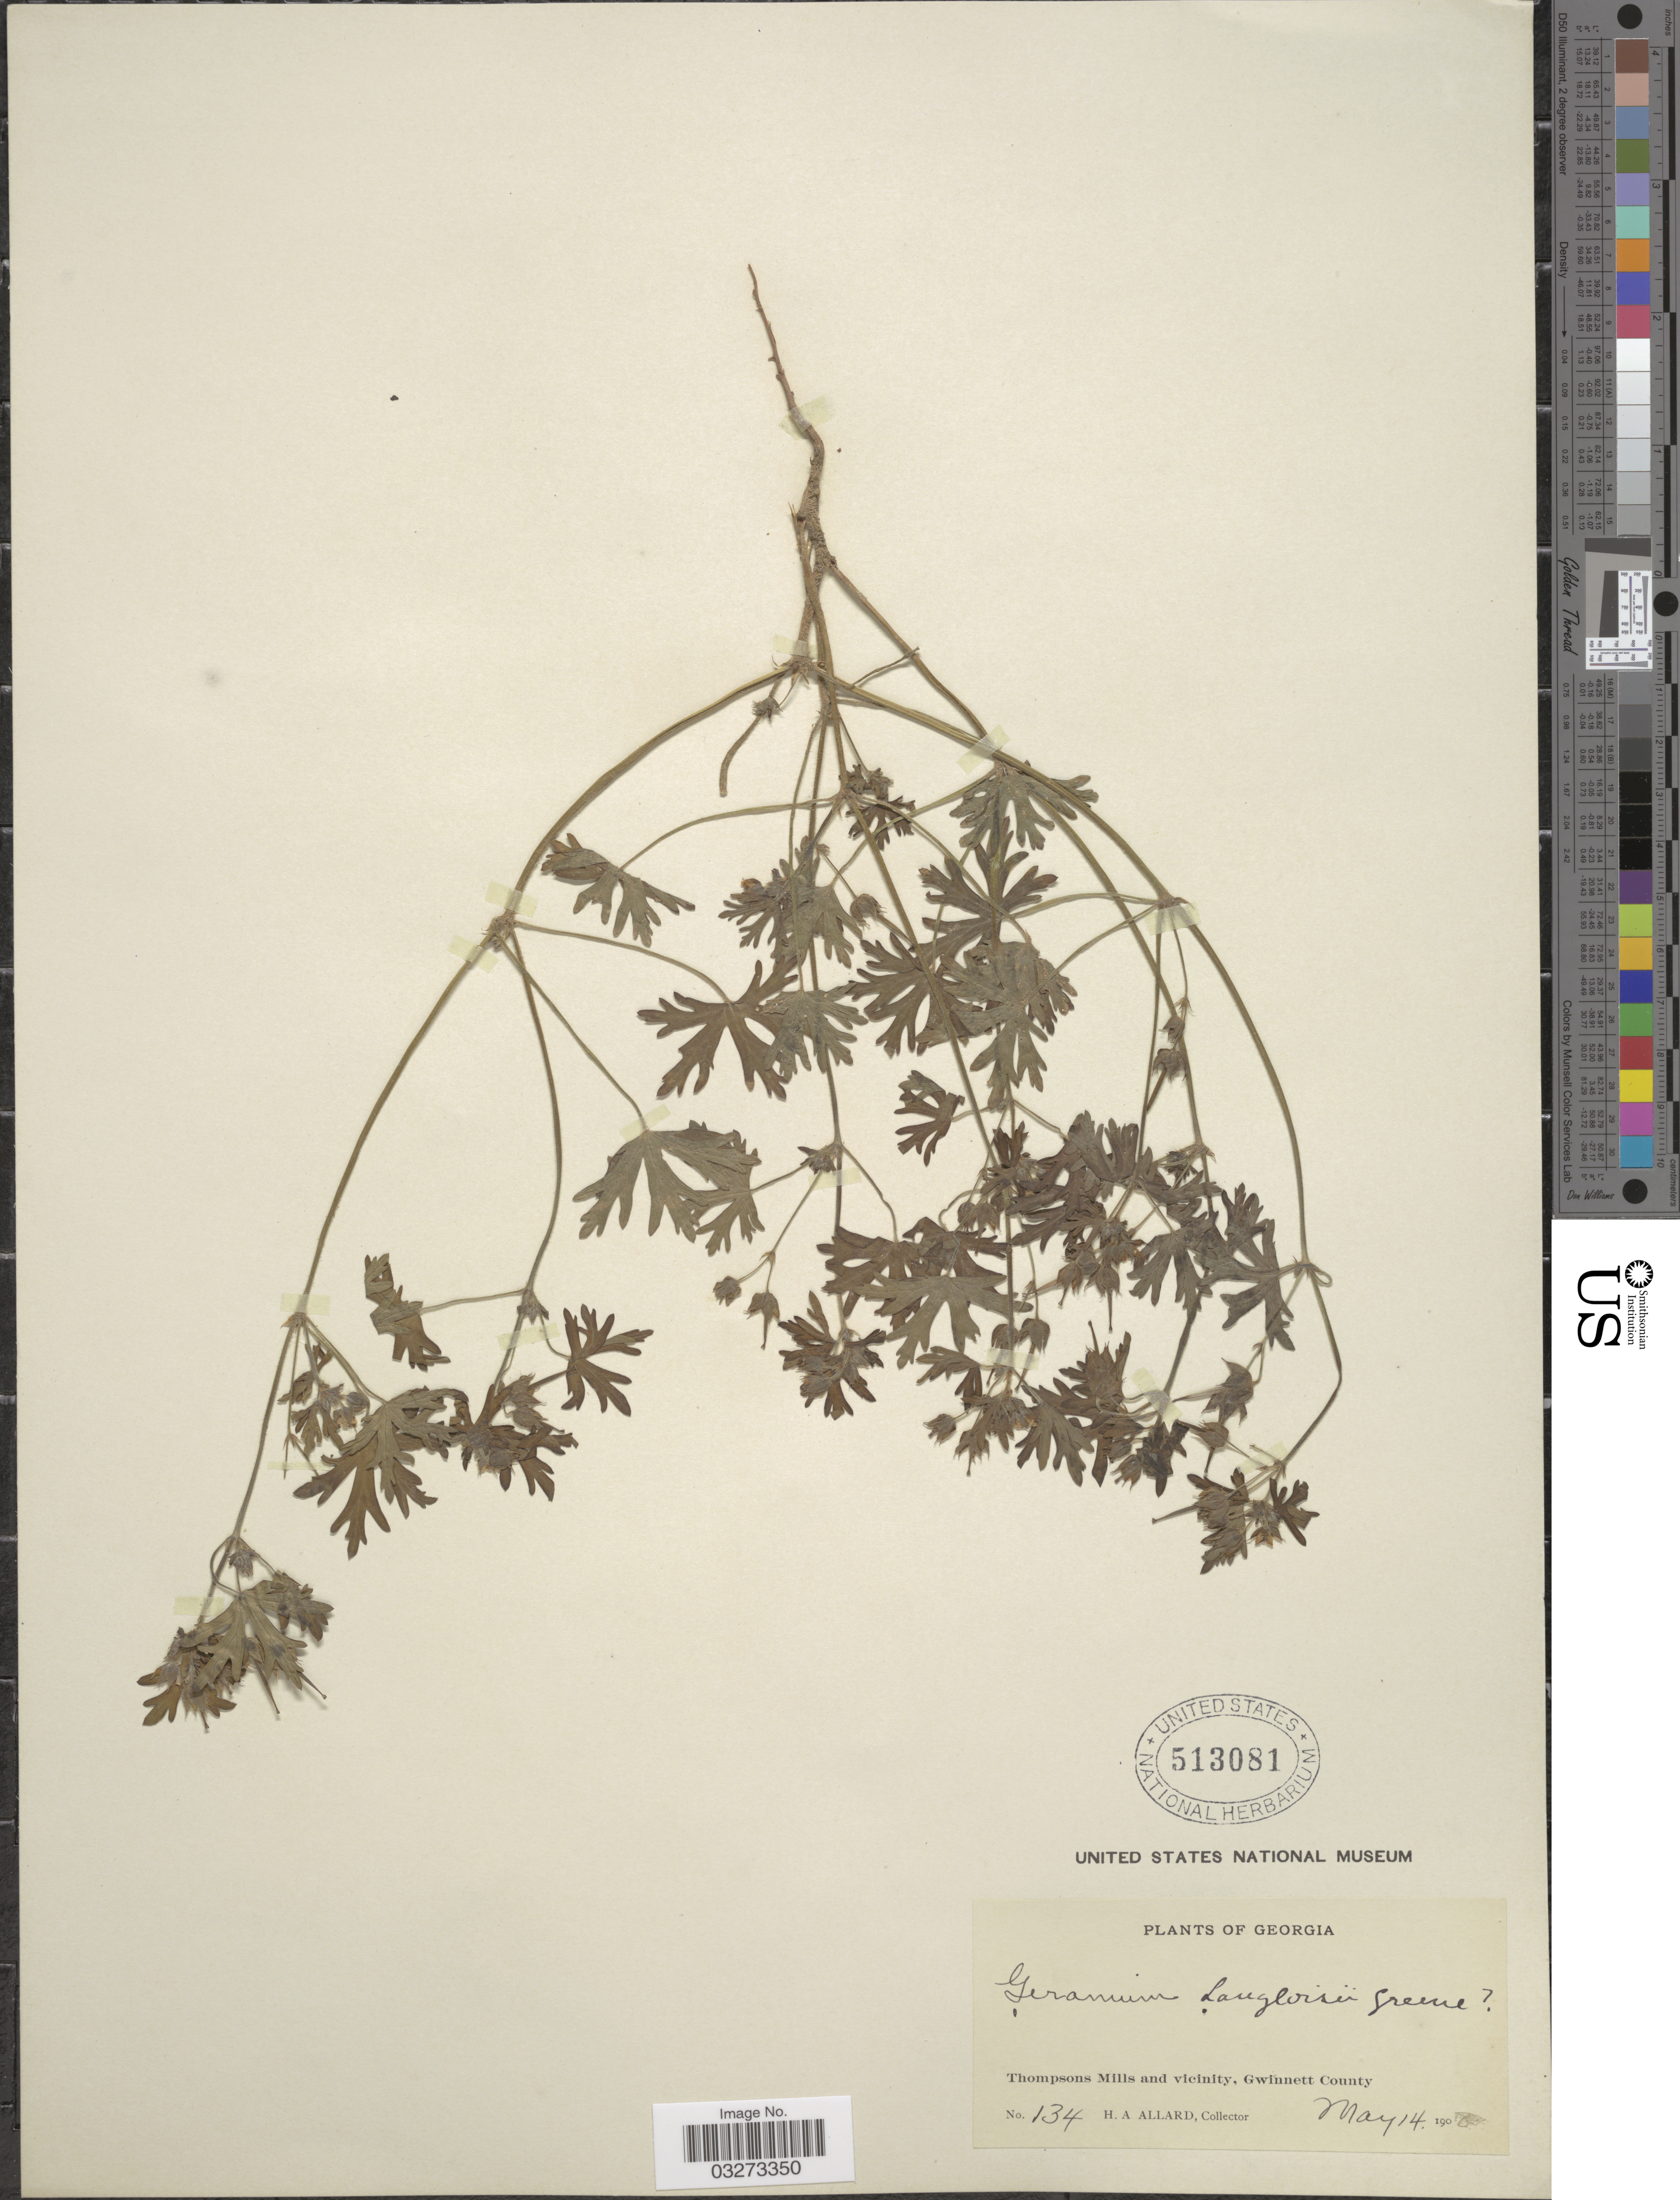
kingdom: Plantae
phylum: Tracheophyta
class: Magnoliopsida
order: Geraniales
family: Geraniaceae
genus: Geranium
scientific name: Geranium carolinianum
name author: L.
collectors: H. A. Allard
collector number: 134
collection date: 1908-05-14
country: United States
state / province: Georgia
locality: Thompsons Mills and vicinity, Gwinnett County.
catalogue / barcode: US 513081